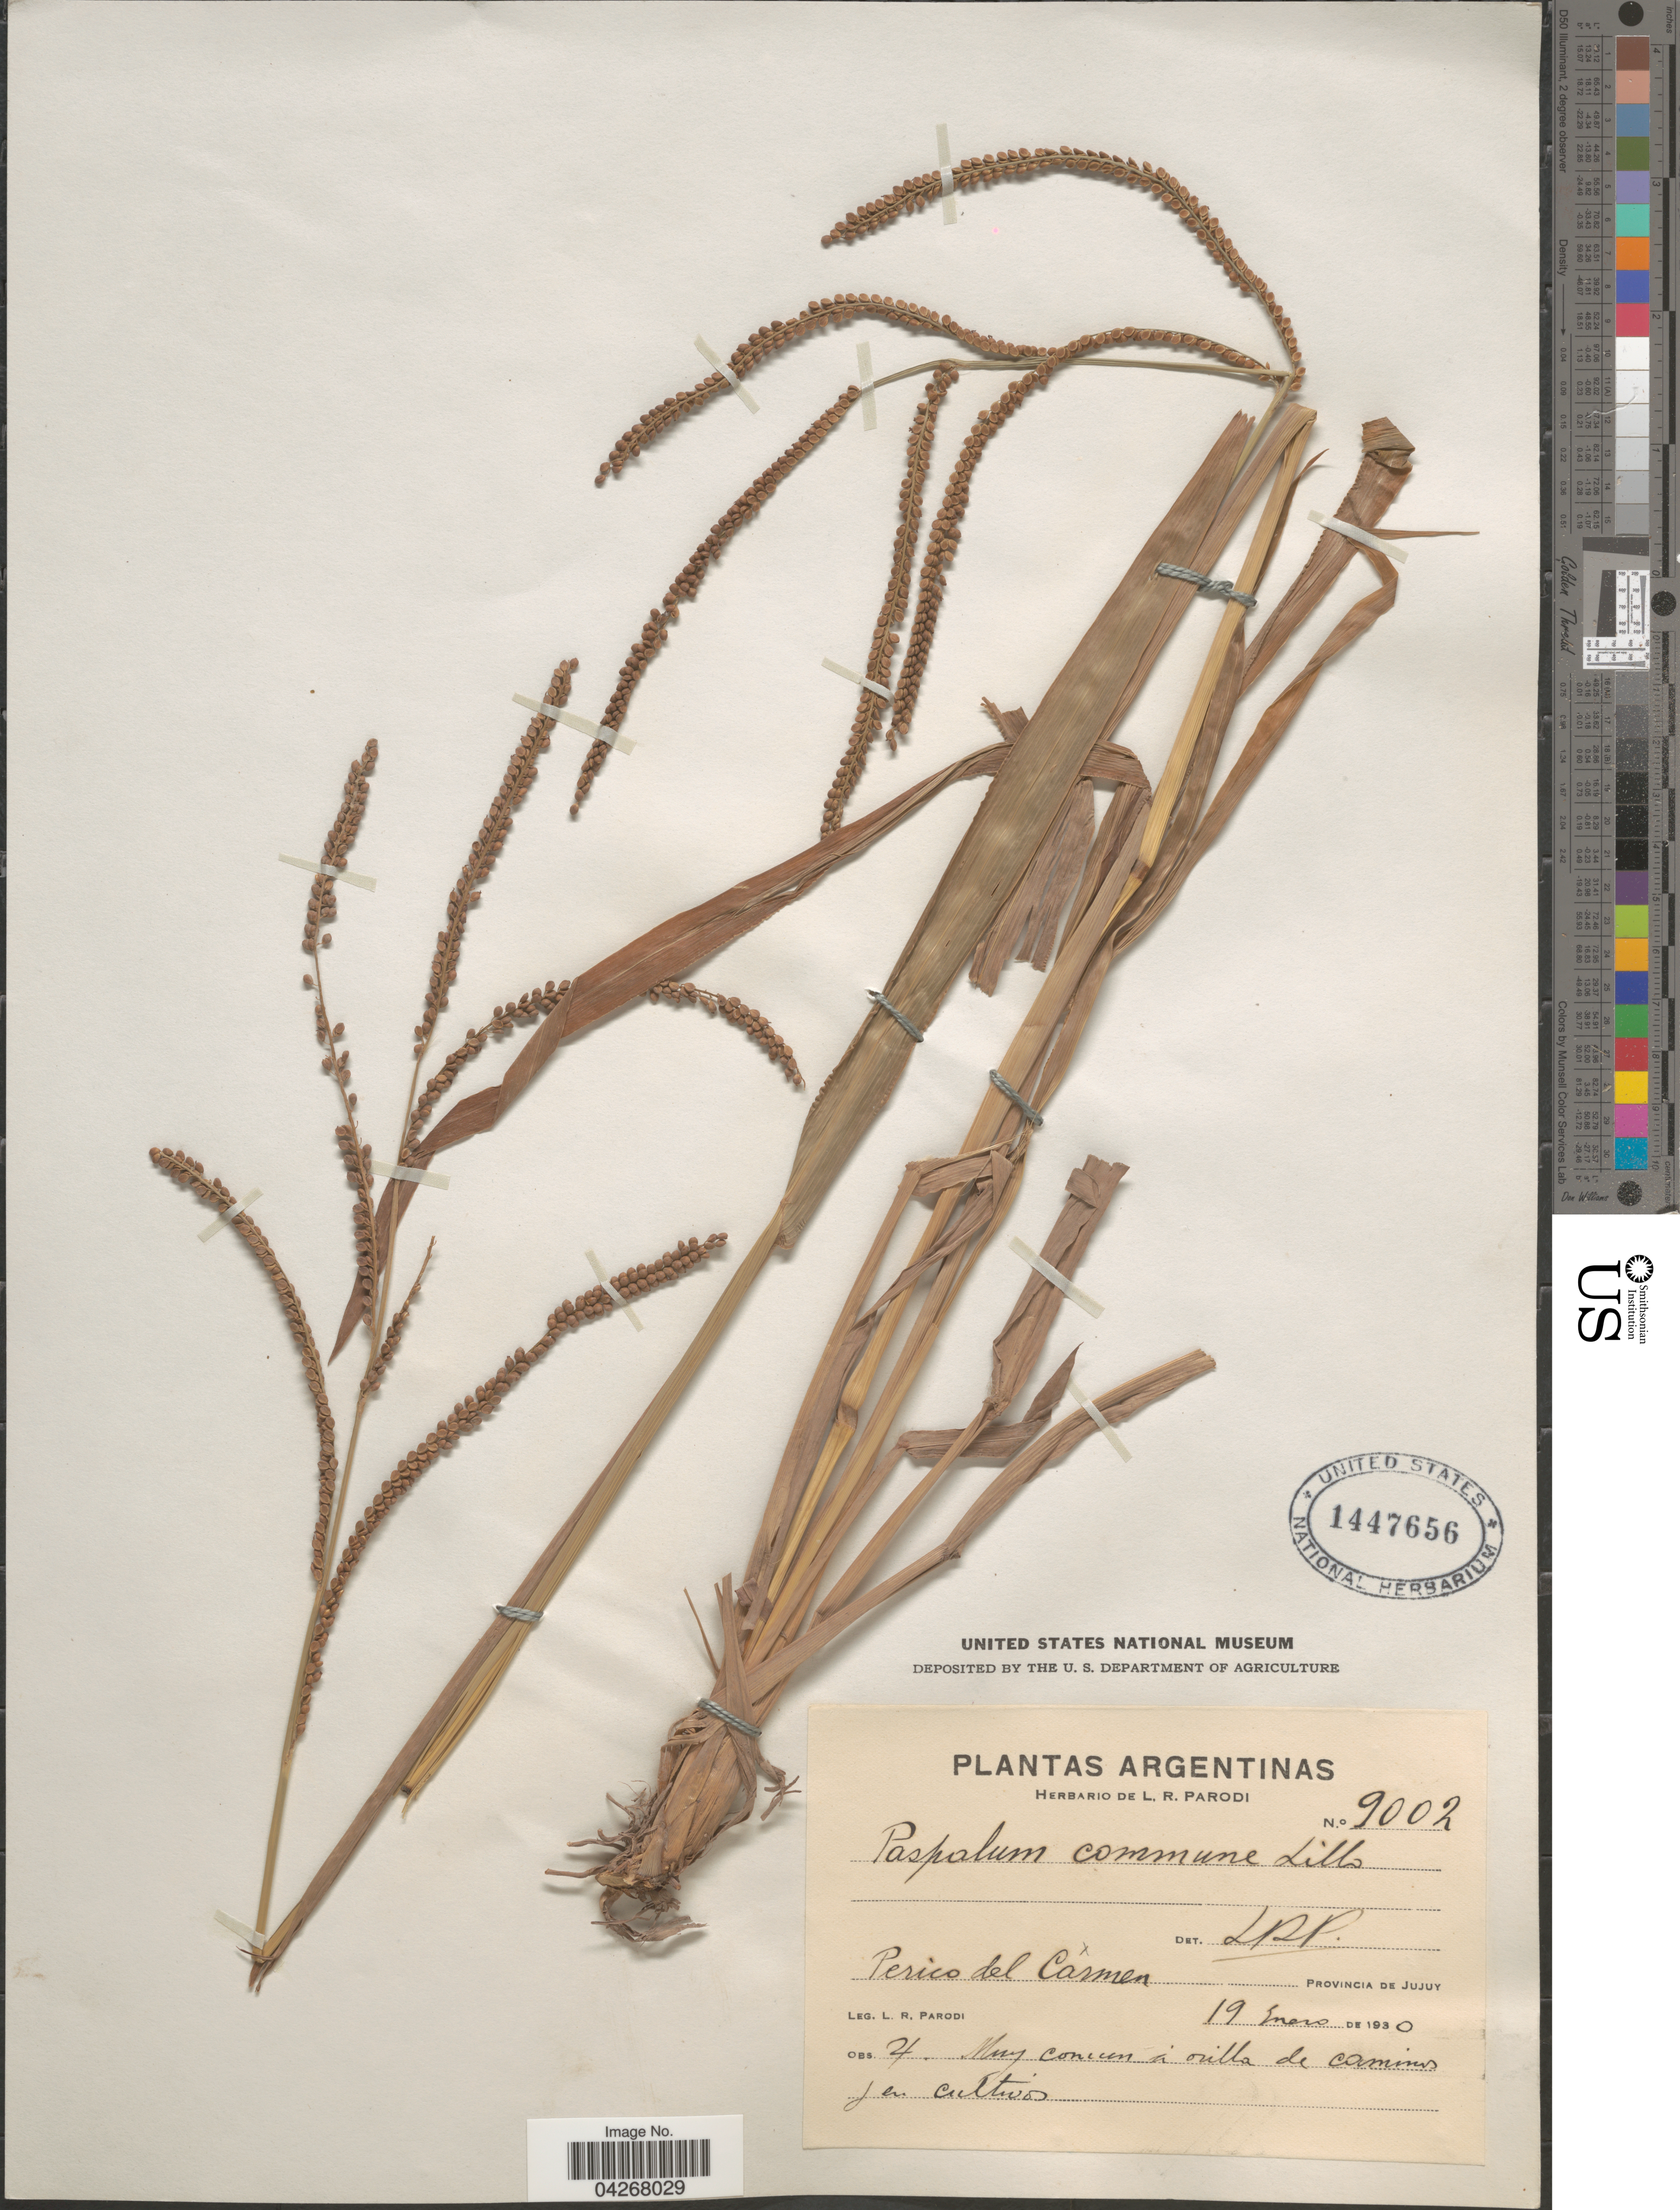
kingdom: Plantae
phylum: Tracheophyta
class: Liliopsida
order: Poales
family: Poaceae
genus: Paspalum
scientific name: Paspalum commune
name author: Lillo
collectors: L. R. Parodi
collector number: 9002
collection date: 1930-01-19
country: Argentina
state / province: Jujuy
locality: Perico del Carmen. Muy comun a orilla de camino ja cultivos.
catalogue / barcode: US 1447656